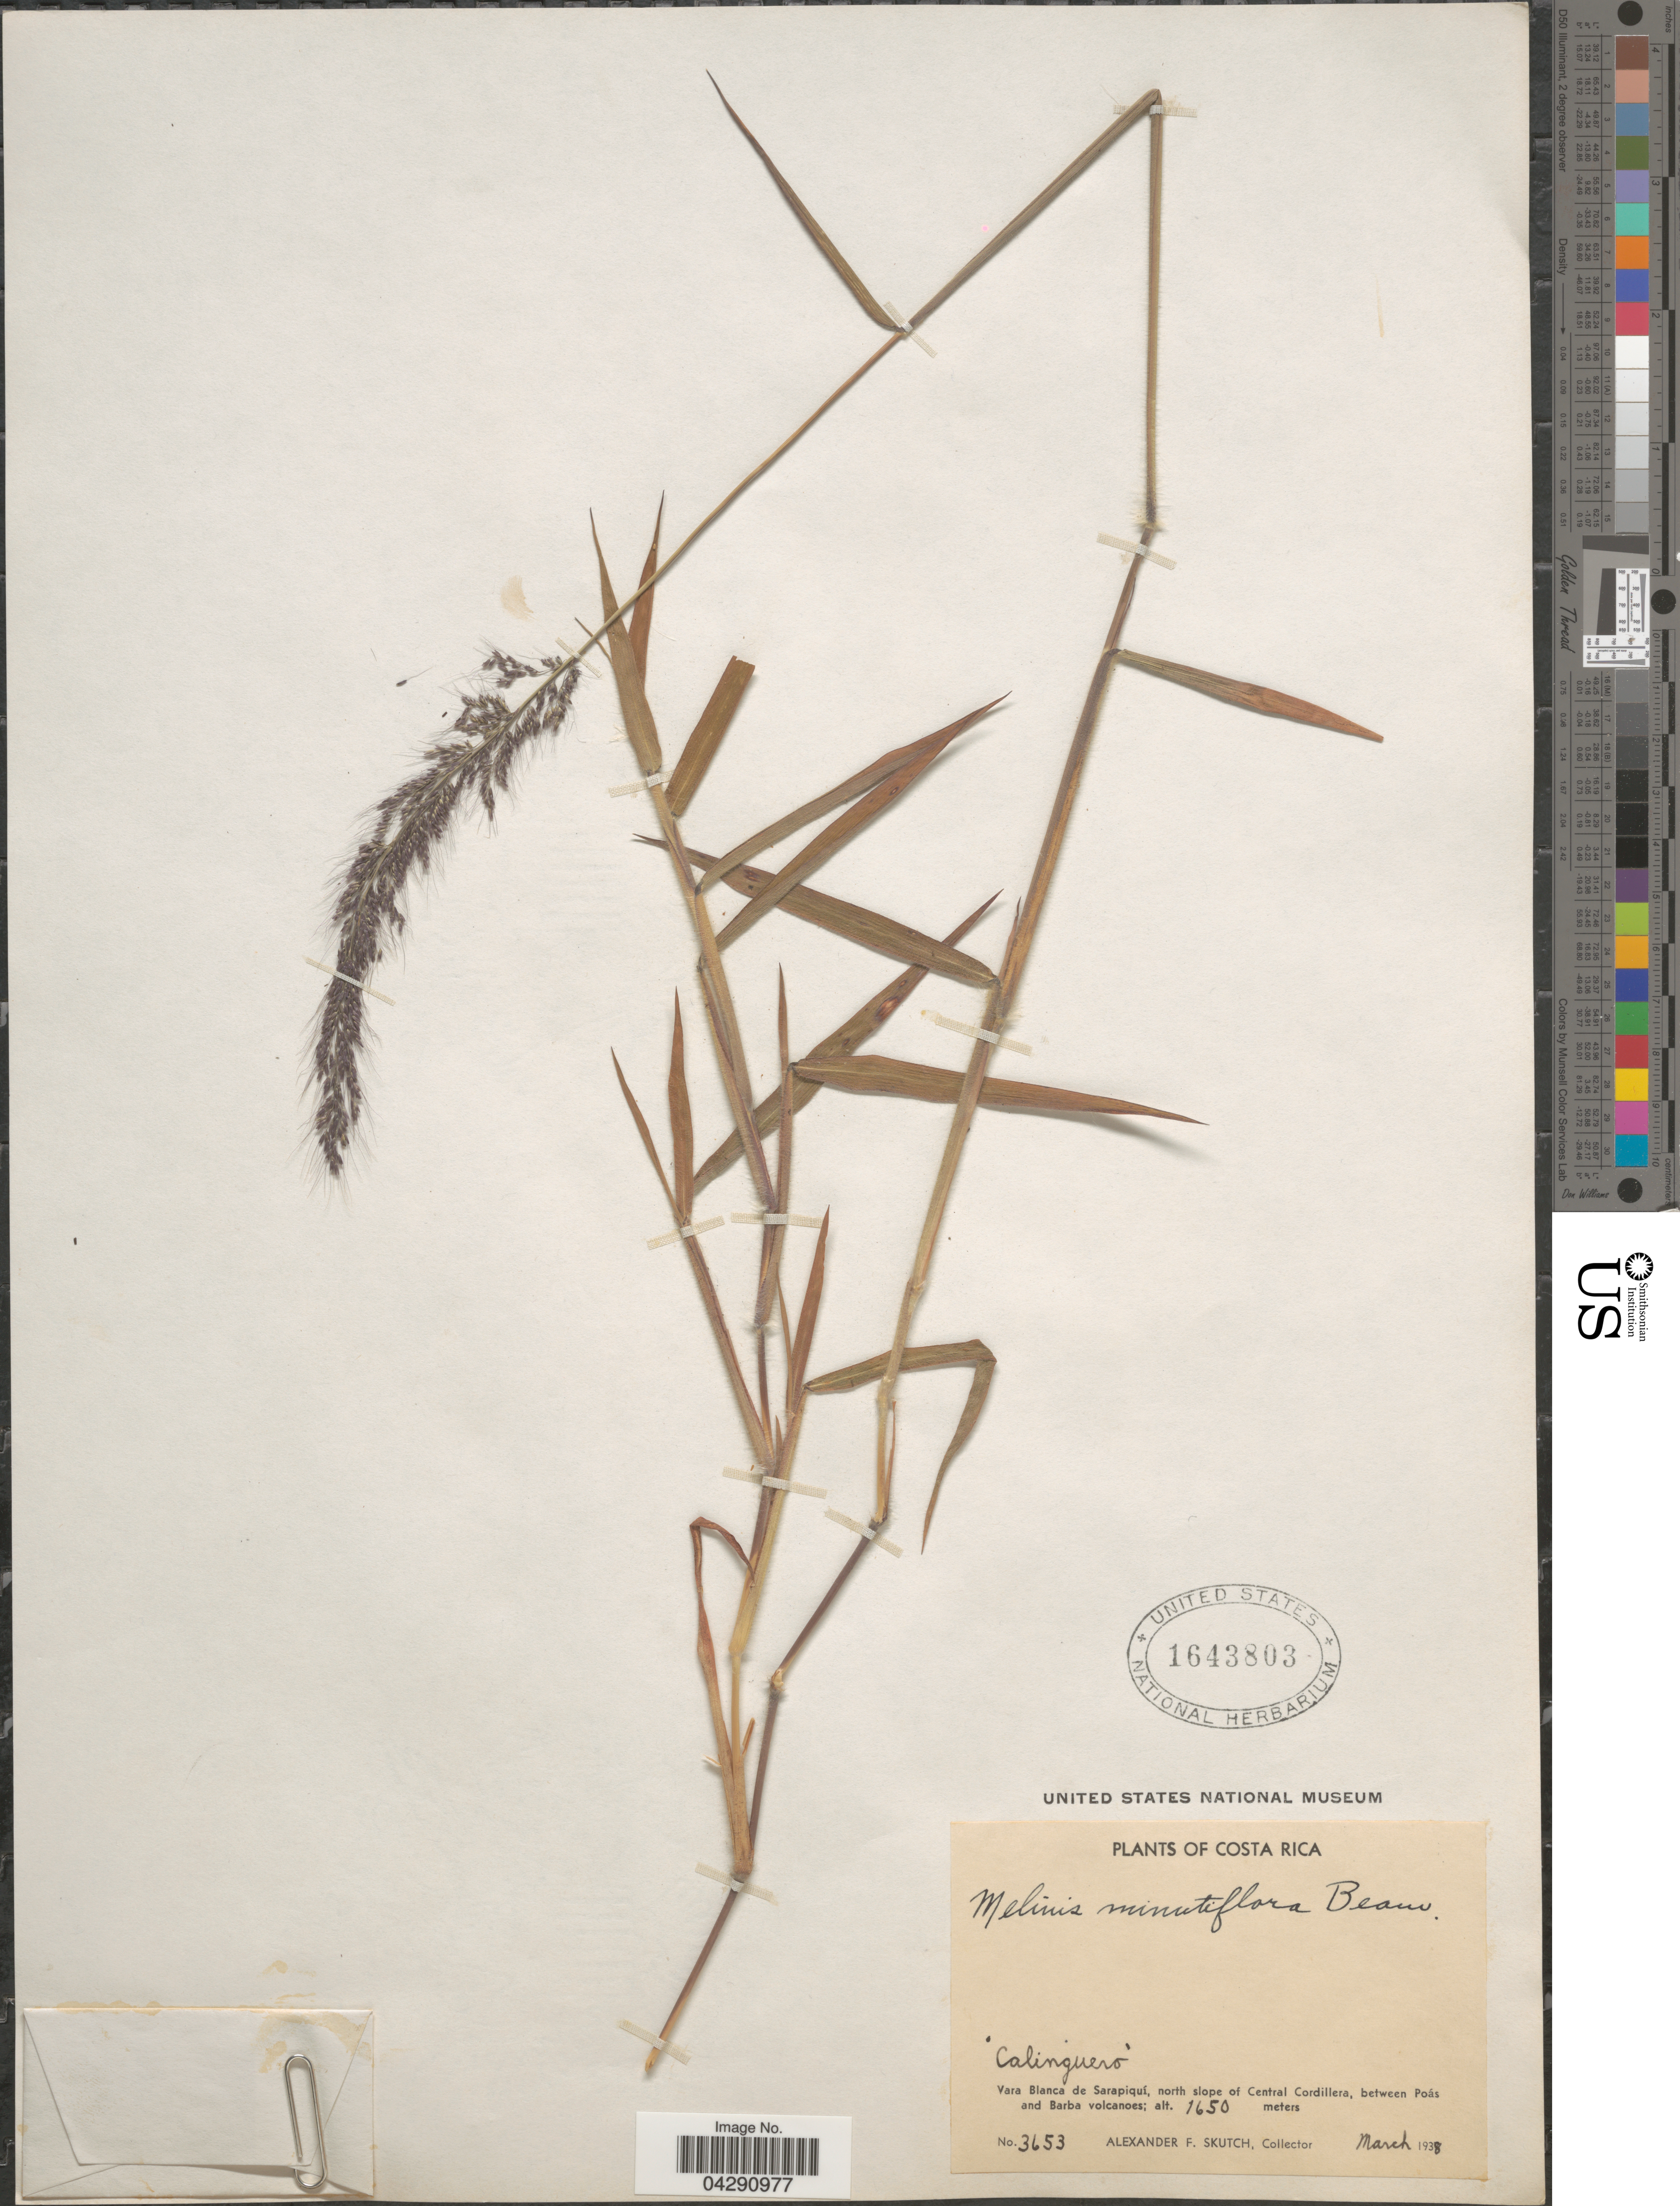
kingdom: Plantae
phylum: Tracheophyta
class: Liliopsida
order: Poales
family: Poaceae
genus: Melinis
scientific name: Melinis minutiflora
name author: P. Beauv.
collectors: A. F. Skutch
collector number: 3653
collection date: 1938-03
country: Costa Rica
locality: Vara Blanca de Sarapiquí, north slope of Central Cordillera, between Poás and Barba volcanoes.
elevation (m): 1650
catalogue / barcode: US 1643803